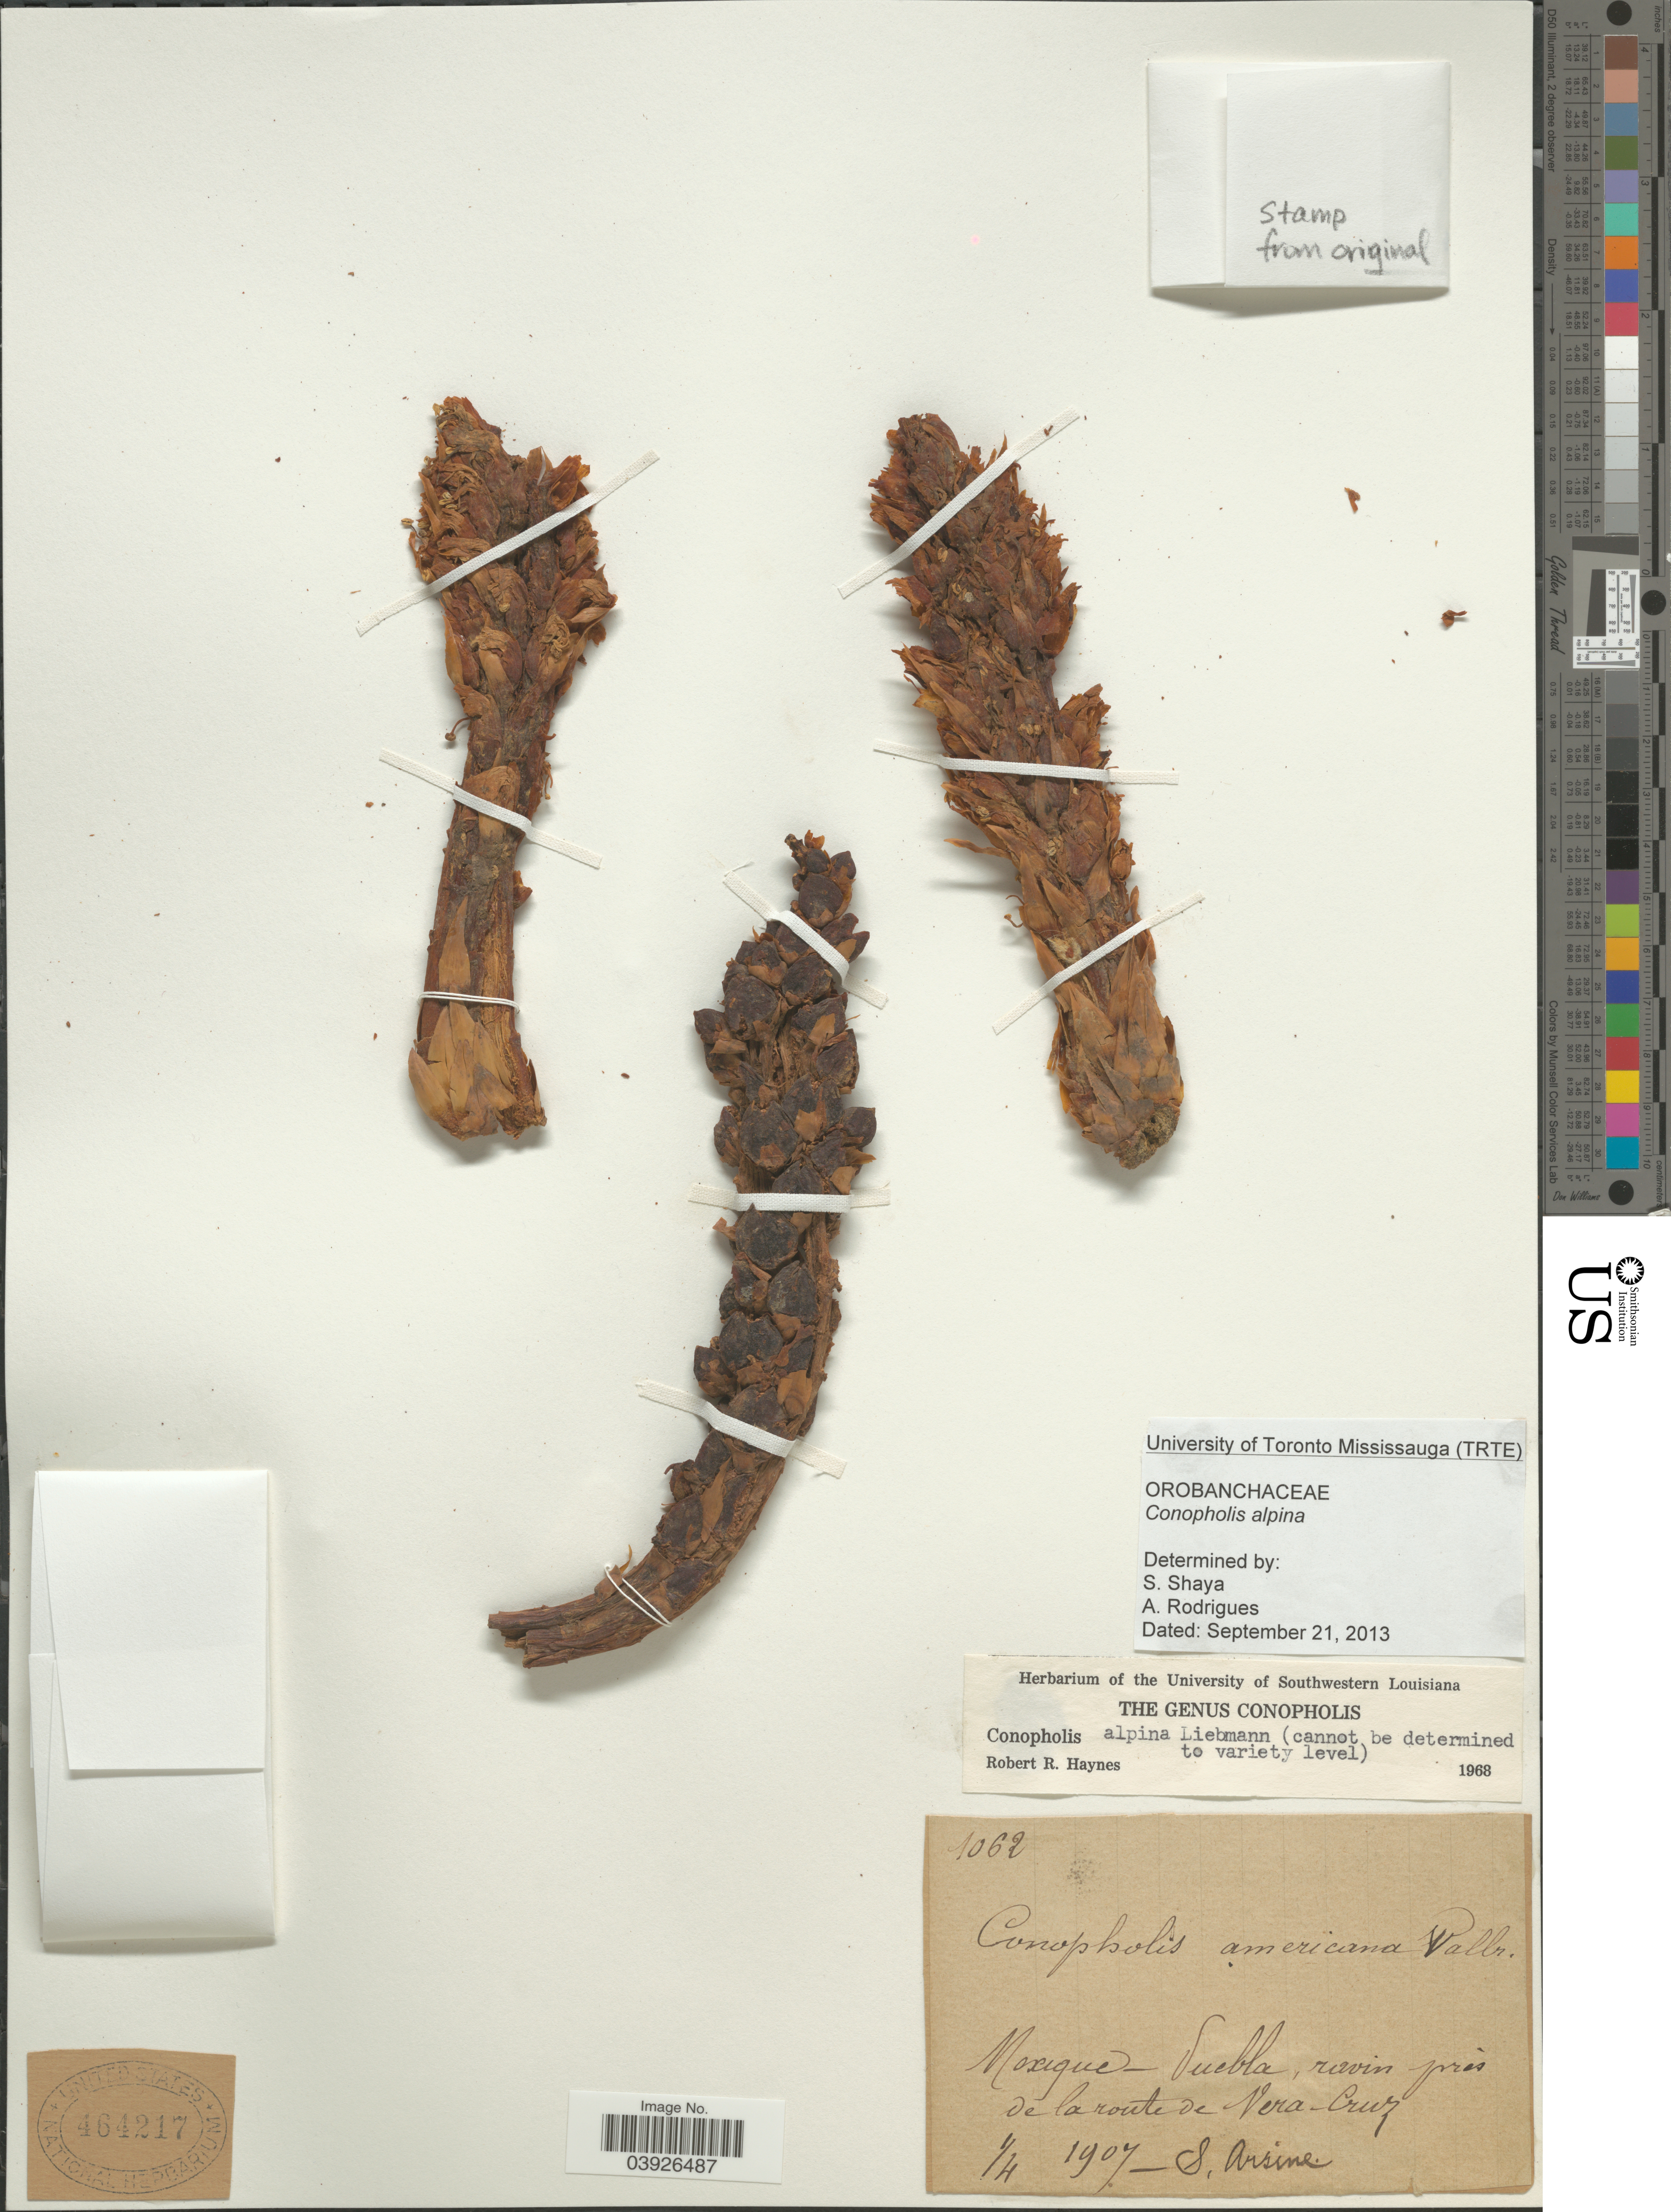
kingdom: Plantae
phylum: Tracheophyta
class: Magnoliopsida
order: Lamiales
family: Orobanchaceae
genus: Conopholis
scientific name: Conopholis alpina var. alpina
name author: Liebm.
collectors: J. Arsine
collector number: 1062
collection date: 1907-04-01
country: Mexico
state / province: Puebla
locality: Ravin prés de la route de Vera Cruz.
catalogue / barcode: US 464217